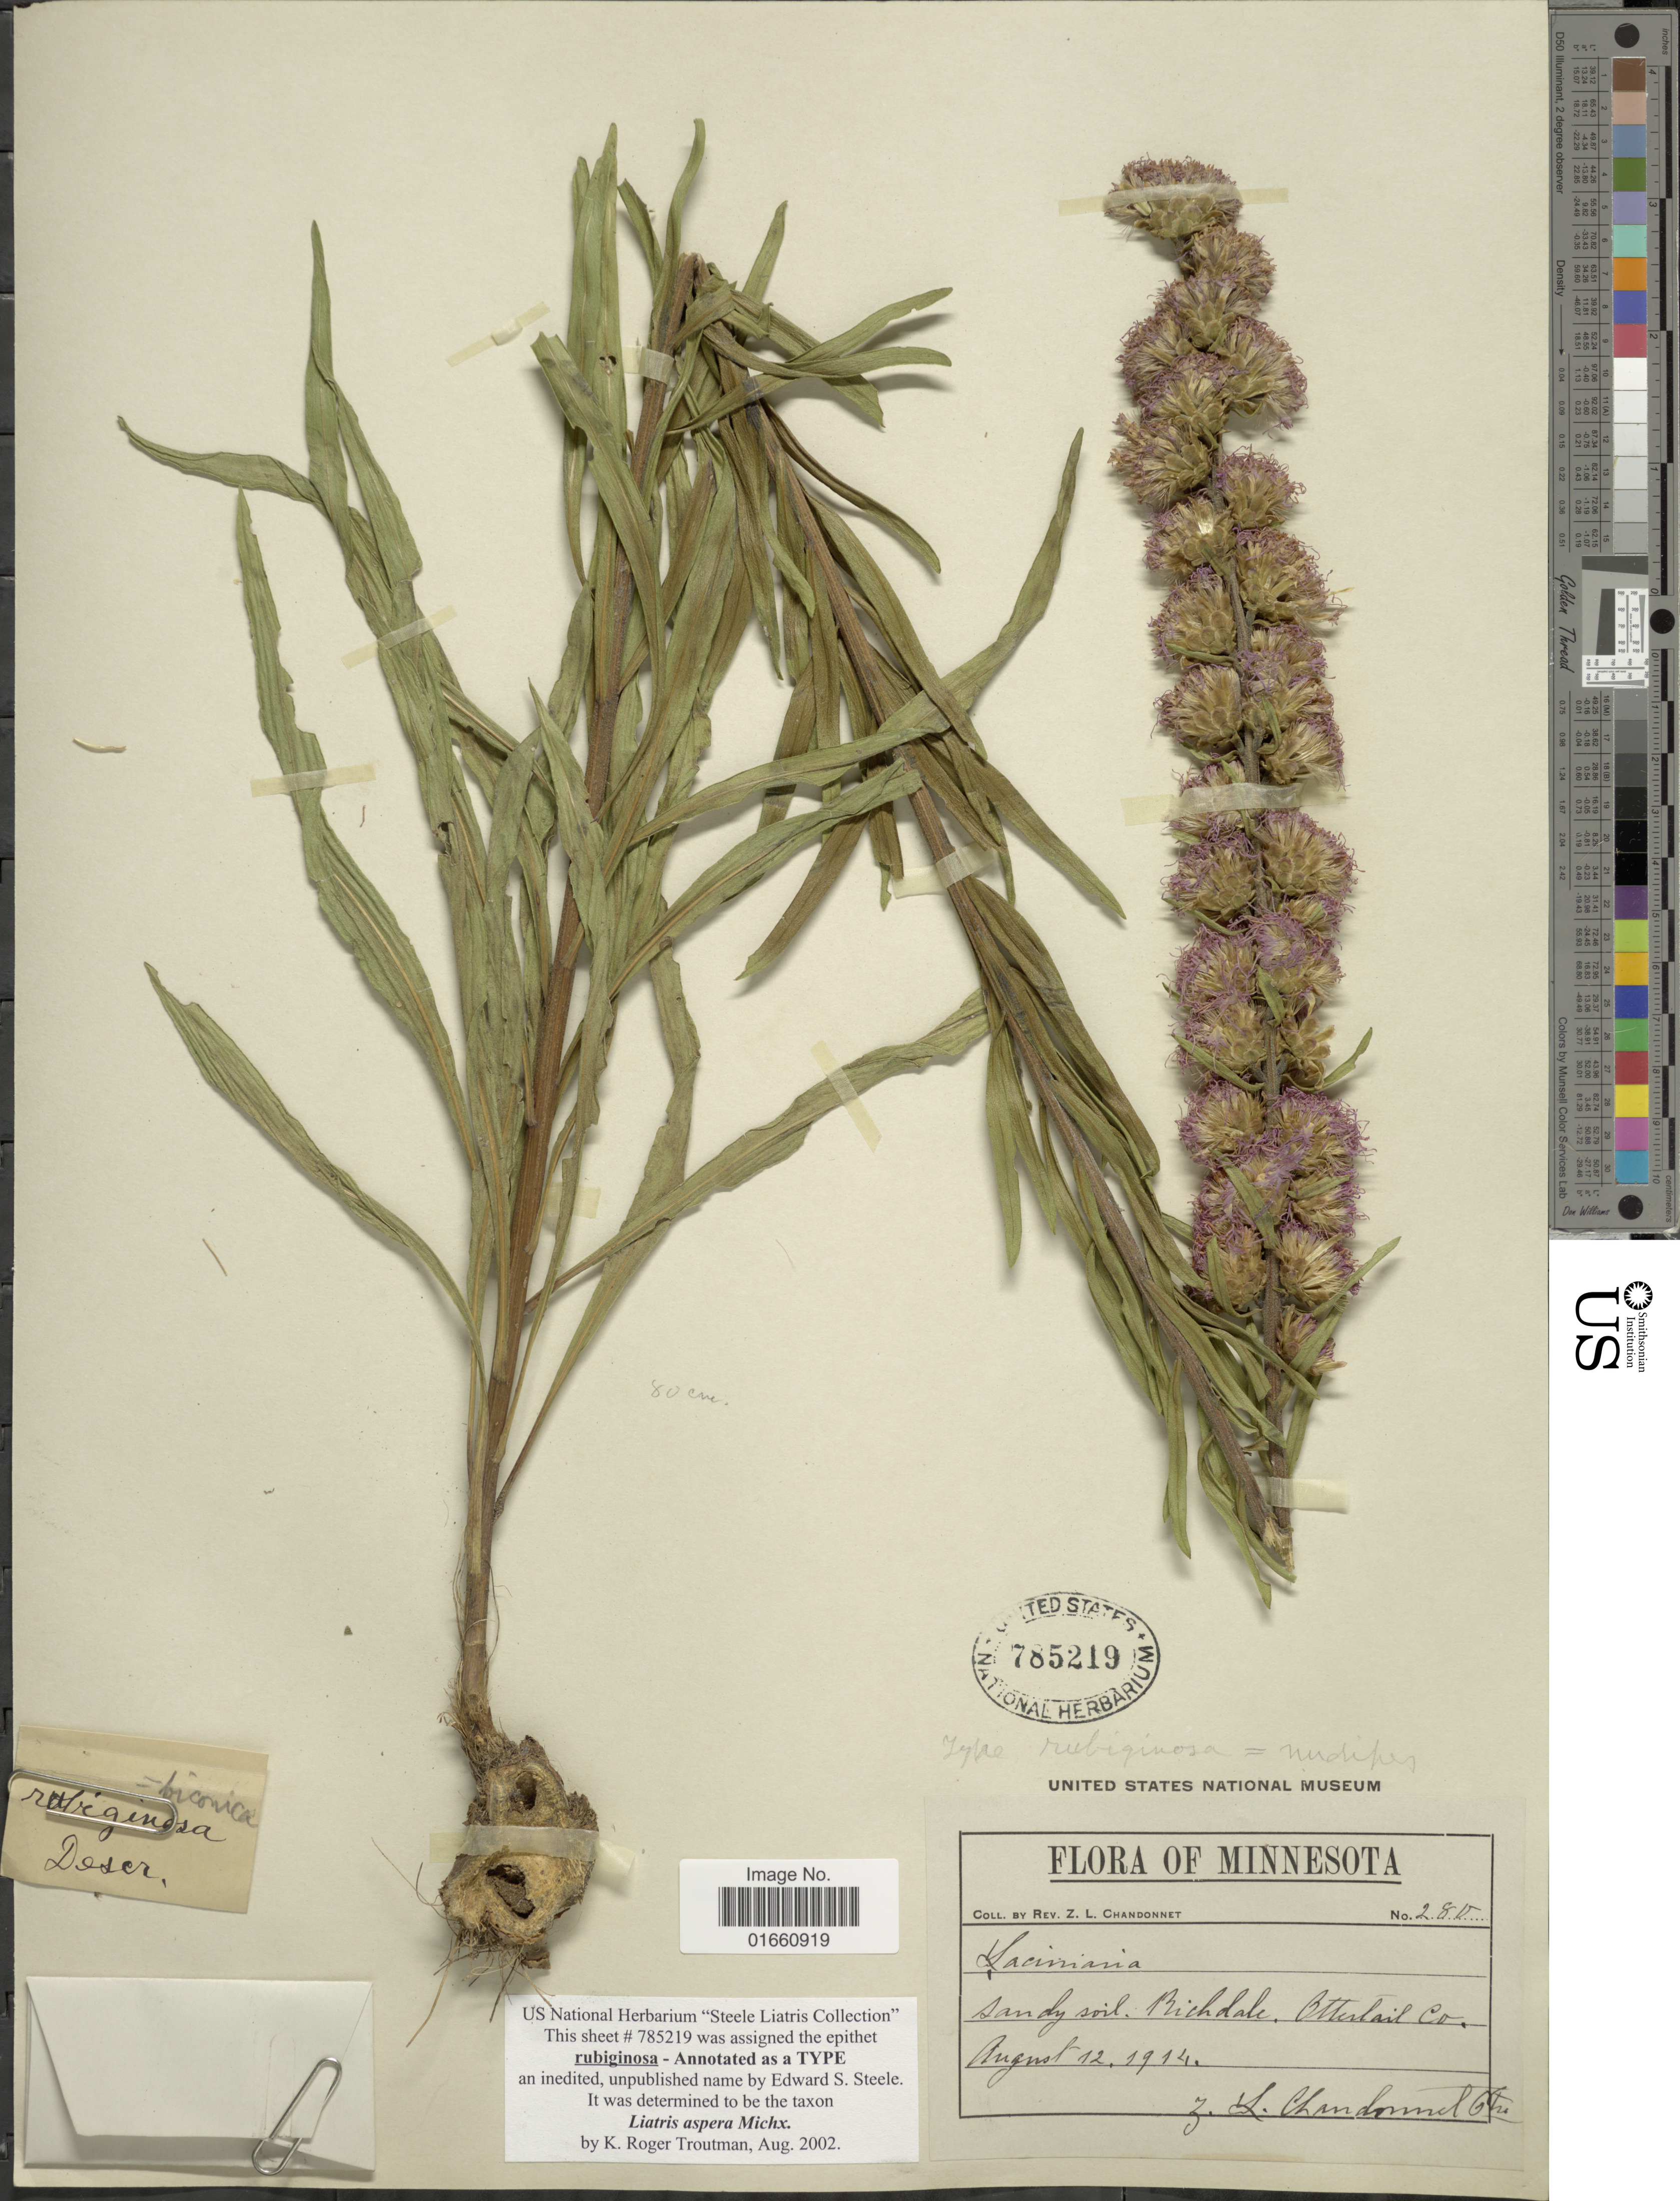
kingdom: Plantae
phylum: Tracheophyta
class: Magnoliopsida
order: Asterales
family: Asteraceae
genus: Liatris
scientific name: Liatris aspera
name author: Michx.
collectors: Z. Chandonnet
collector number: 280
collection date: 1914-08-12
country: United States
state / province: Minnesota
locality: Richdale, Otter Tail Co.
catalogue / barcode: US 785219